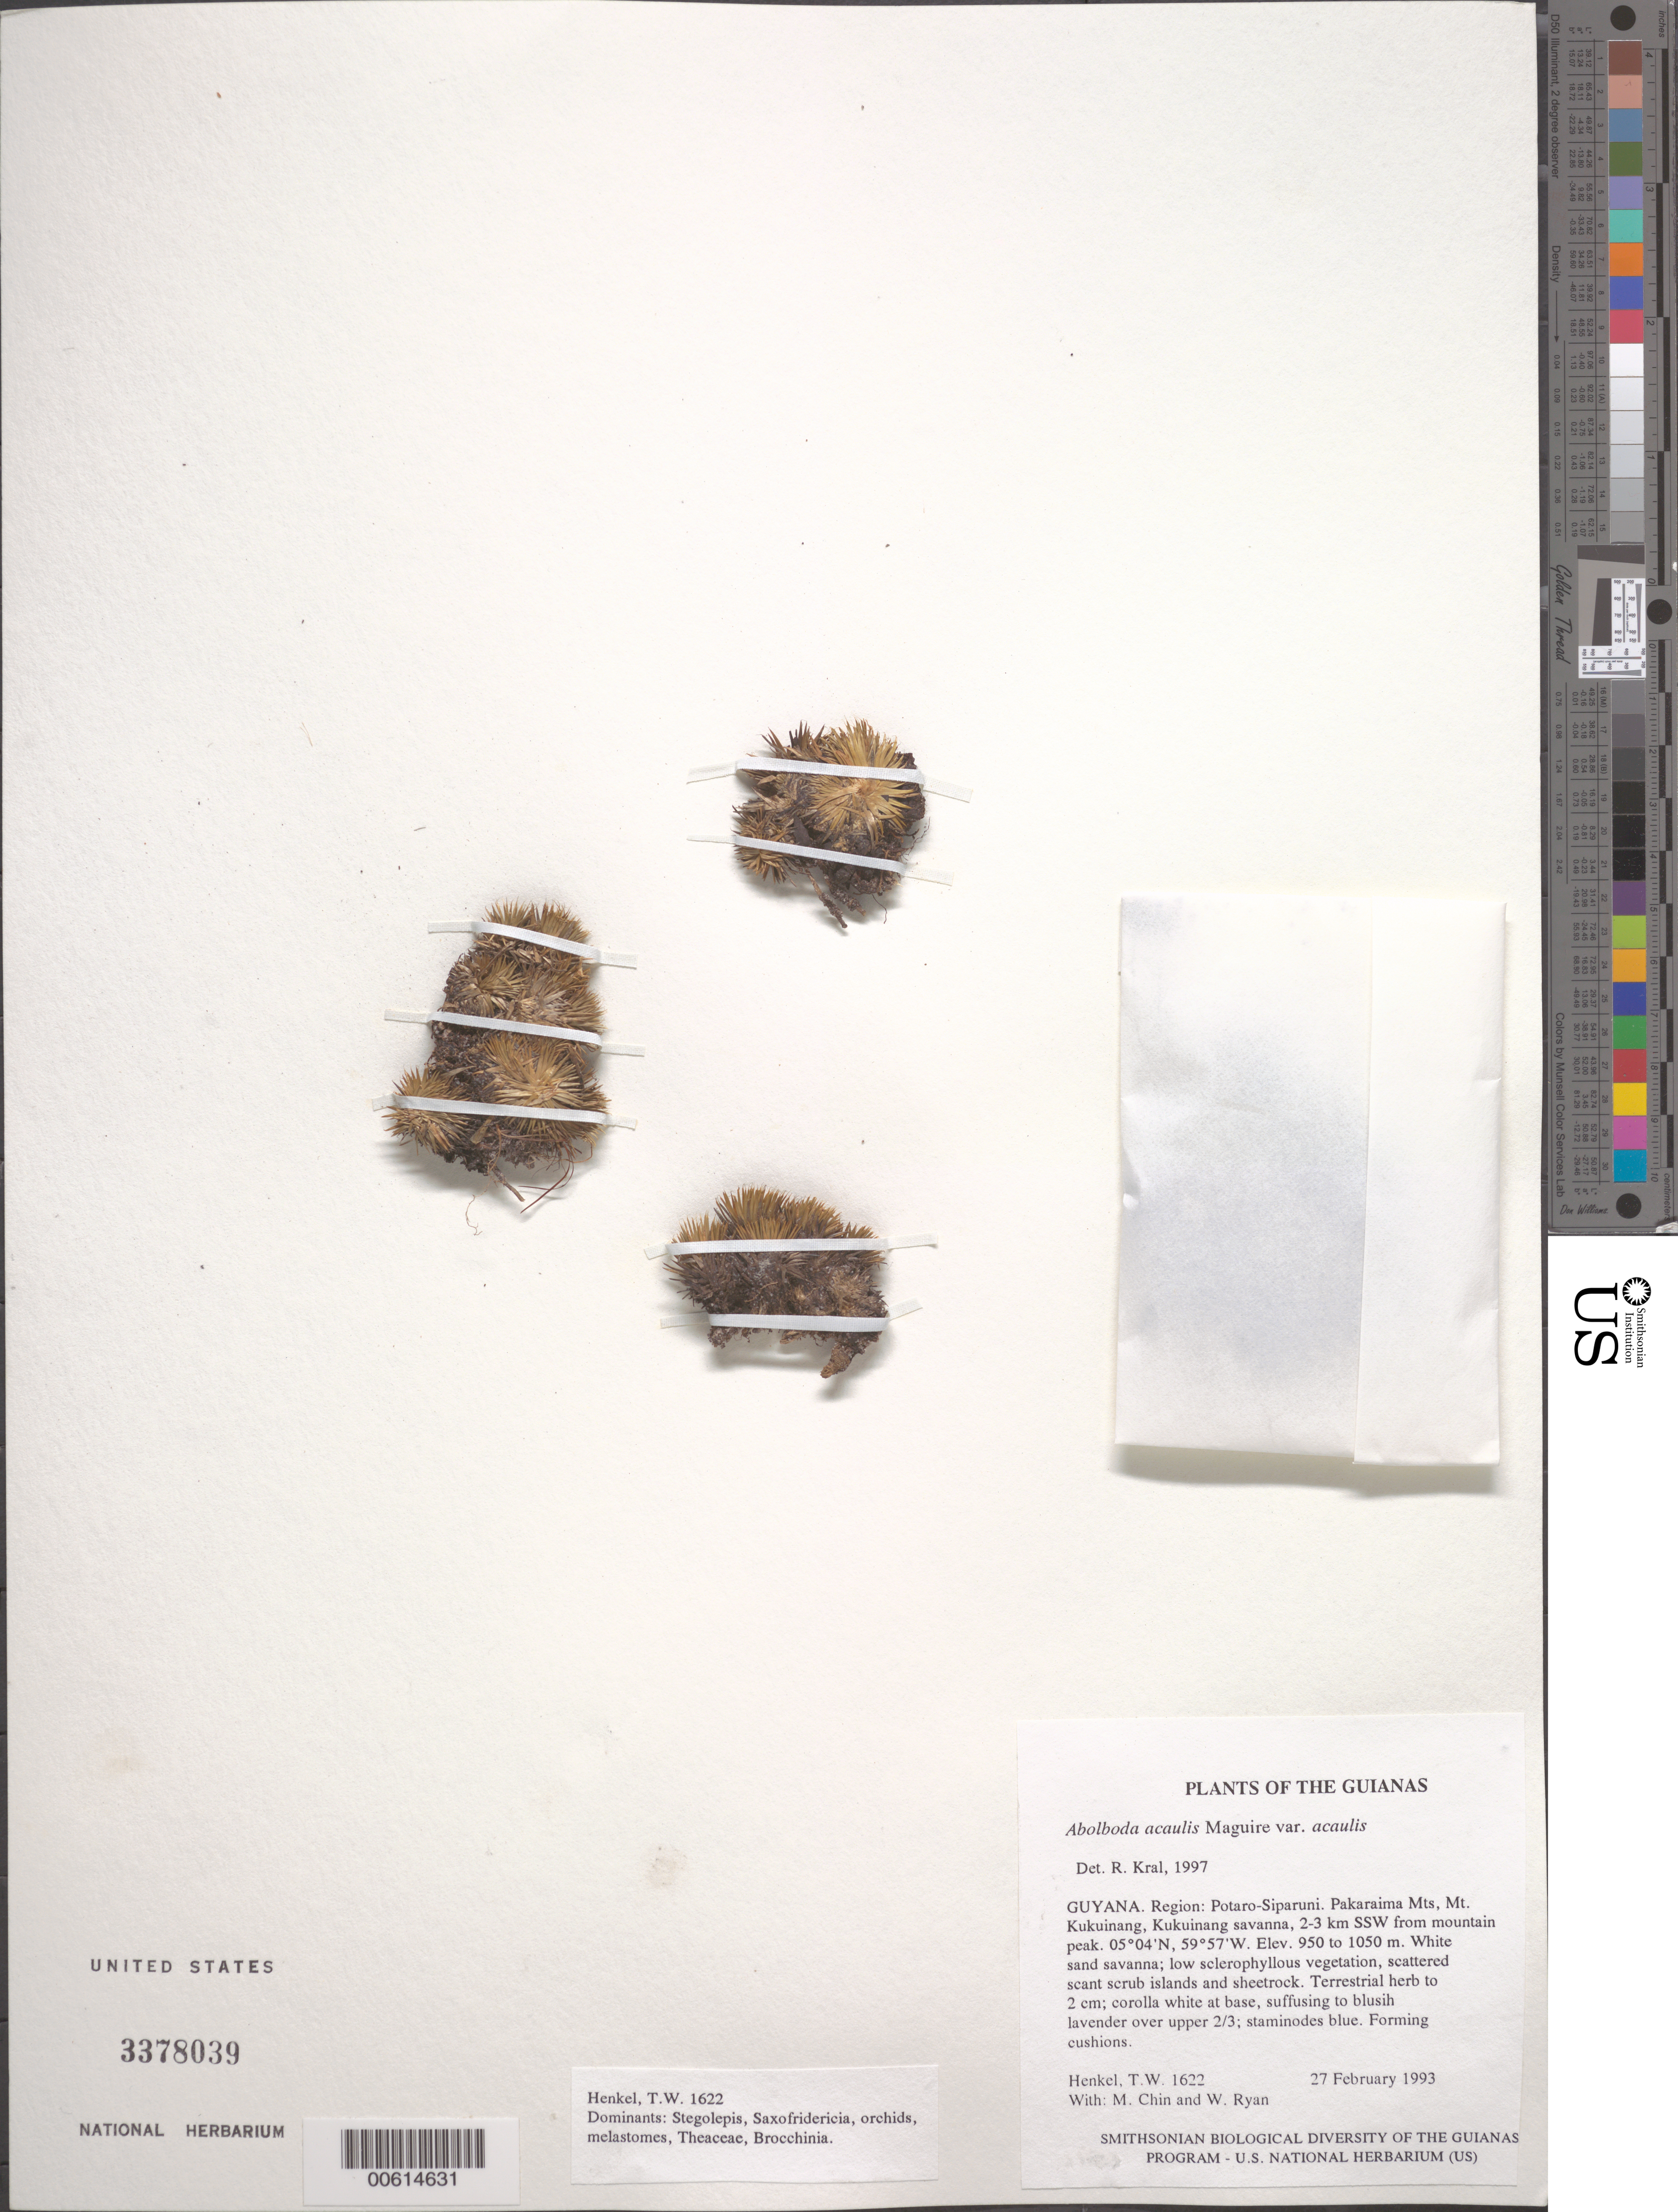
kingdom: Plantae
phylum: Tracheophyta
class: Liliopsida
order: Poales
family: Xyridaceae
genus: Abolboda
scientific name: Abolboda acaulis var. acaulis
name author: Maguire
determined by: Kral, Robert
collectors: T. Henkel, M. Chin & W. Ryan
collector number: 1622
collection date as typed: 27 February 1993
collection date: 1993-02-27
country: Guyana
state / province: Potaro-Siparuni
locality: Pakaraima Mts, Mt. Kukuinang, Kukuinang savanna, 2-3 km SSW from mountain peak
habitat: White sand savanna; low sclerophyllous vegetation, scattered scant scrub islands and sheetrock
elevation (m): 950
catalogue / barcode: US 3378039